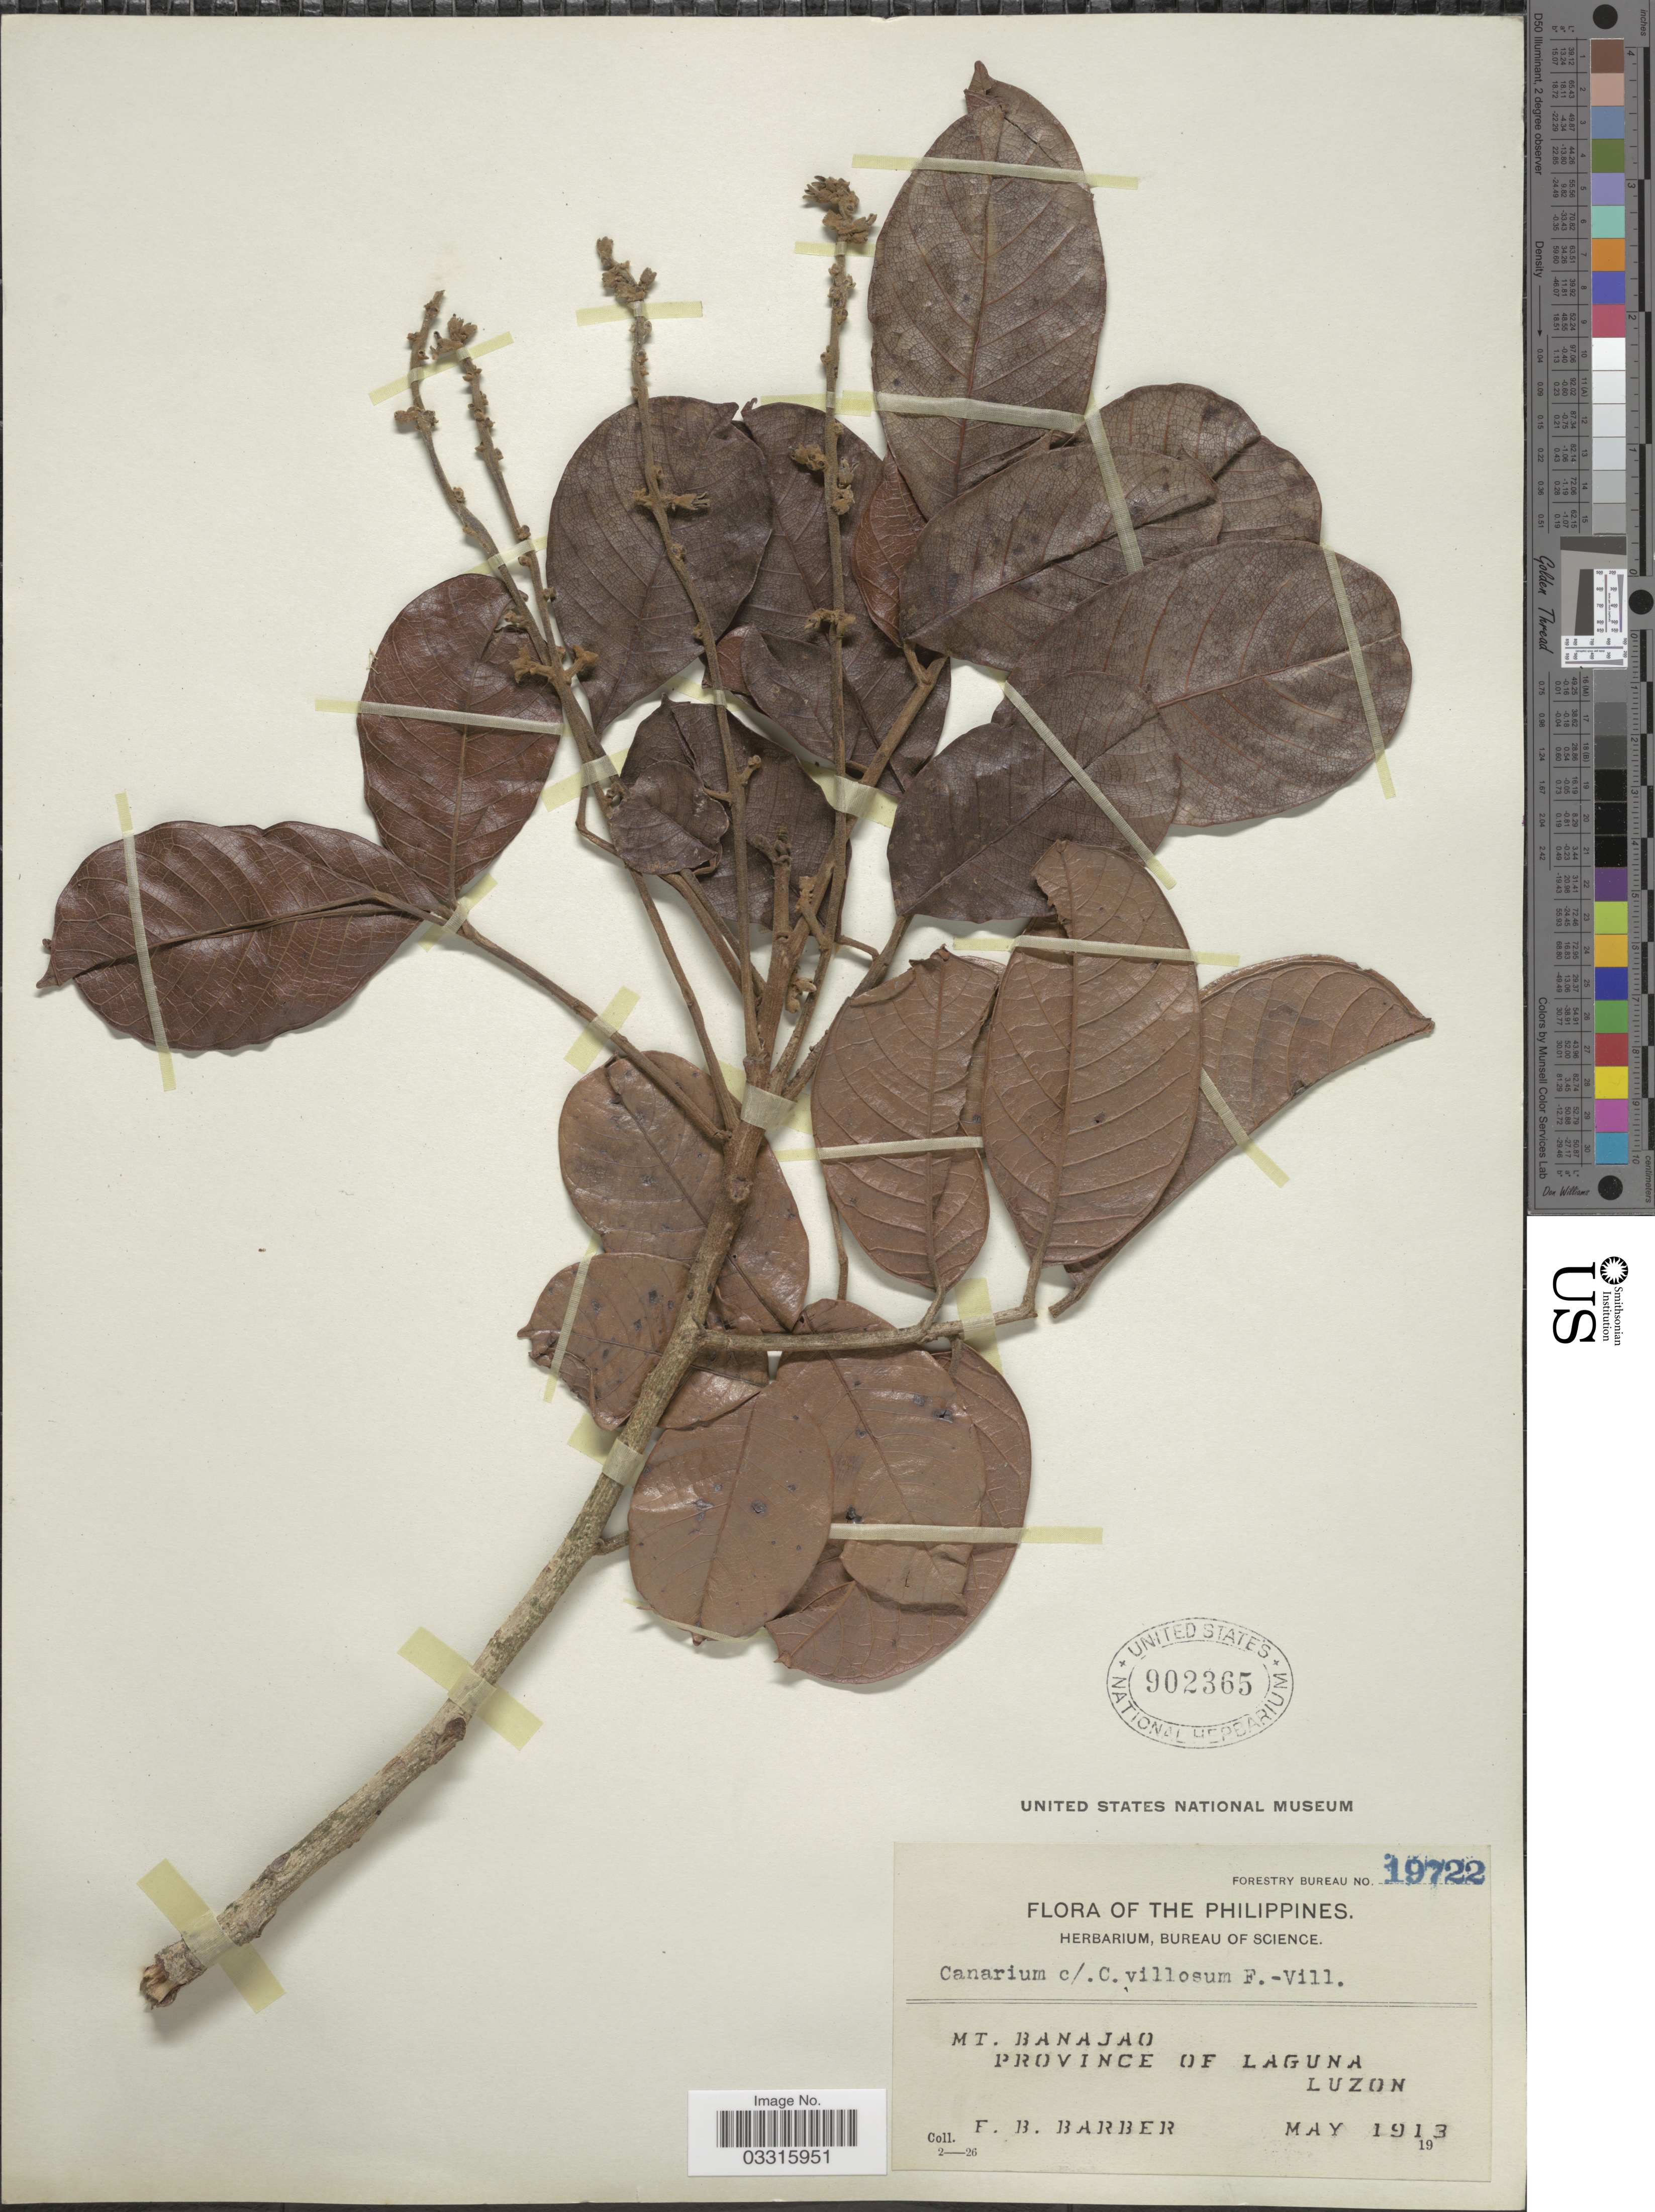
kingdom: Plantae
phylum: Tracheophyta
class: Magnoliopsida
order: Sapindales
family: Burseraceae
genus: Canarium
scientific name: Canarium asperum subsp. asperum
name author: Benth.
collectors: F. Barber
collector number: Forestry Bureau 19722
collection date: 1913-05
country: Philippines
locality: Mt. Banajao, Province of Laguna, Luzon.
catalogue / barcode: US 902365